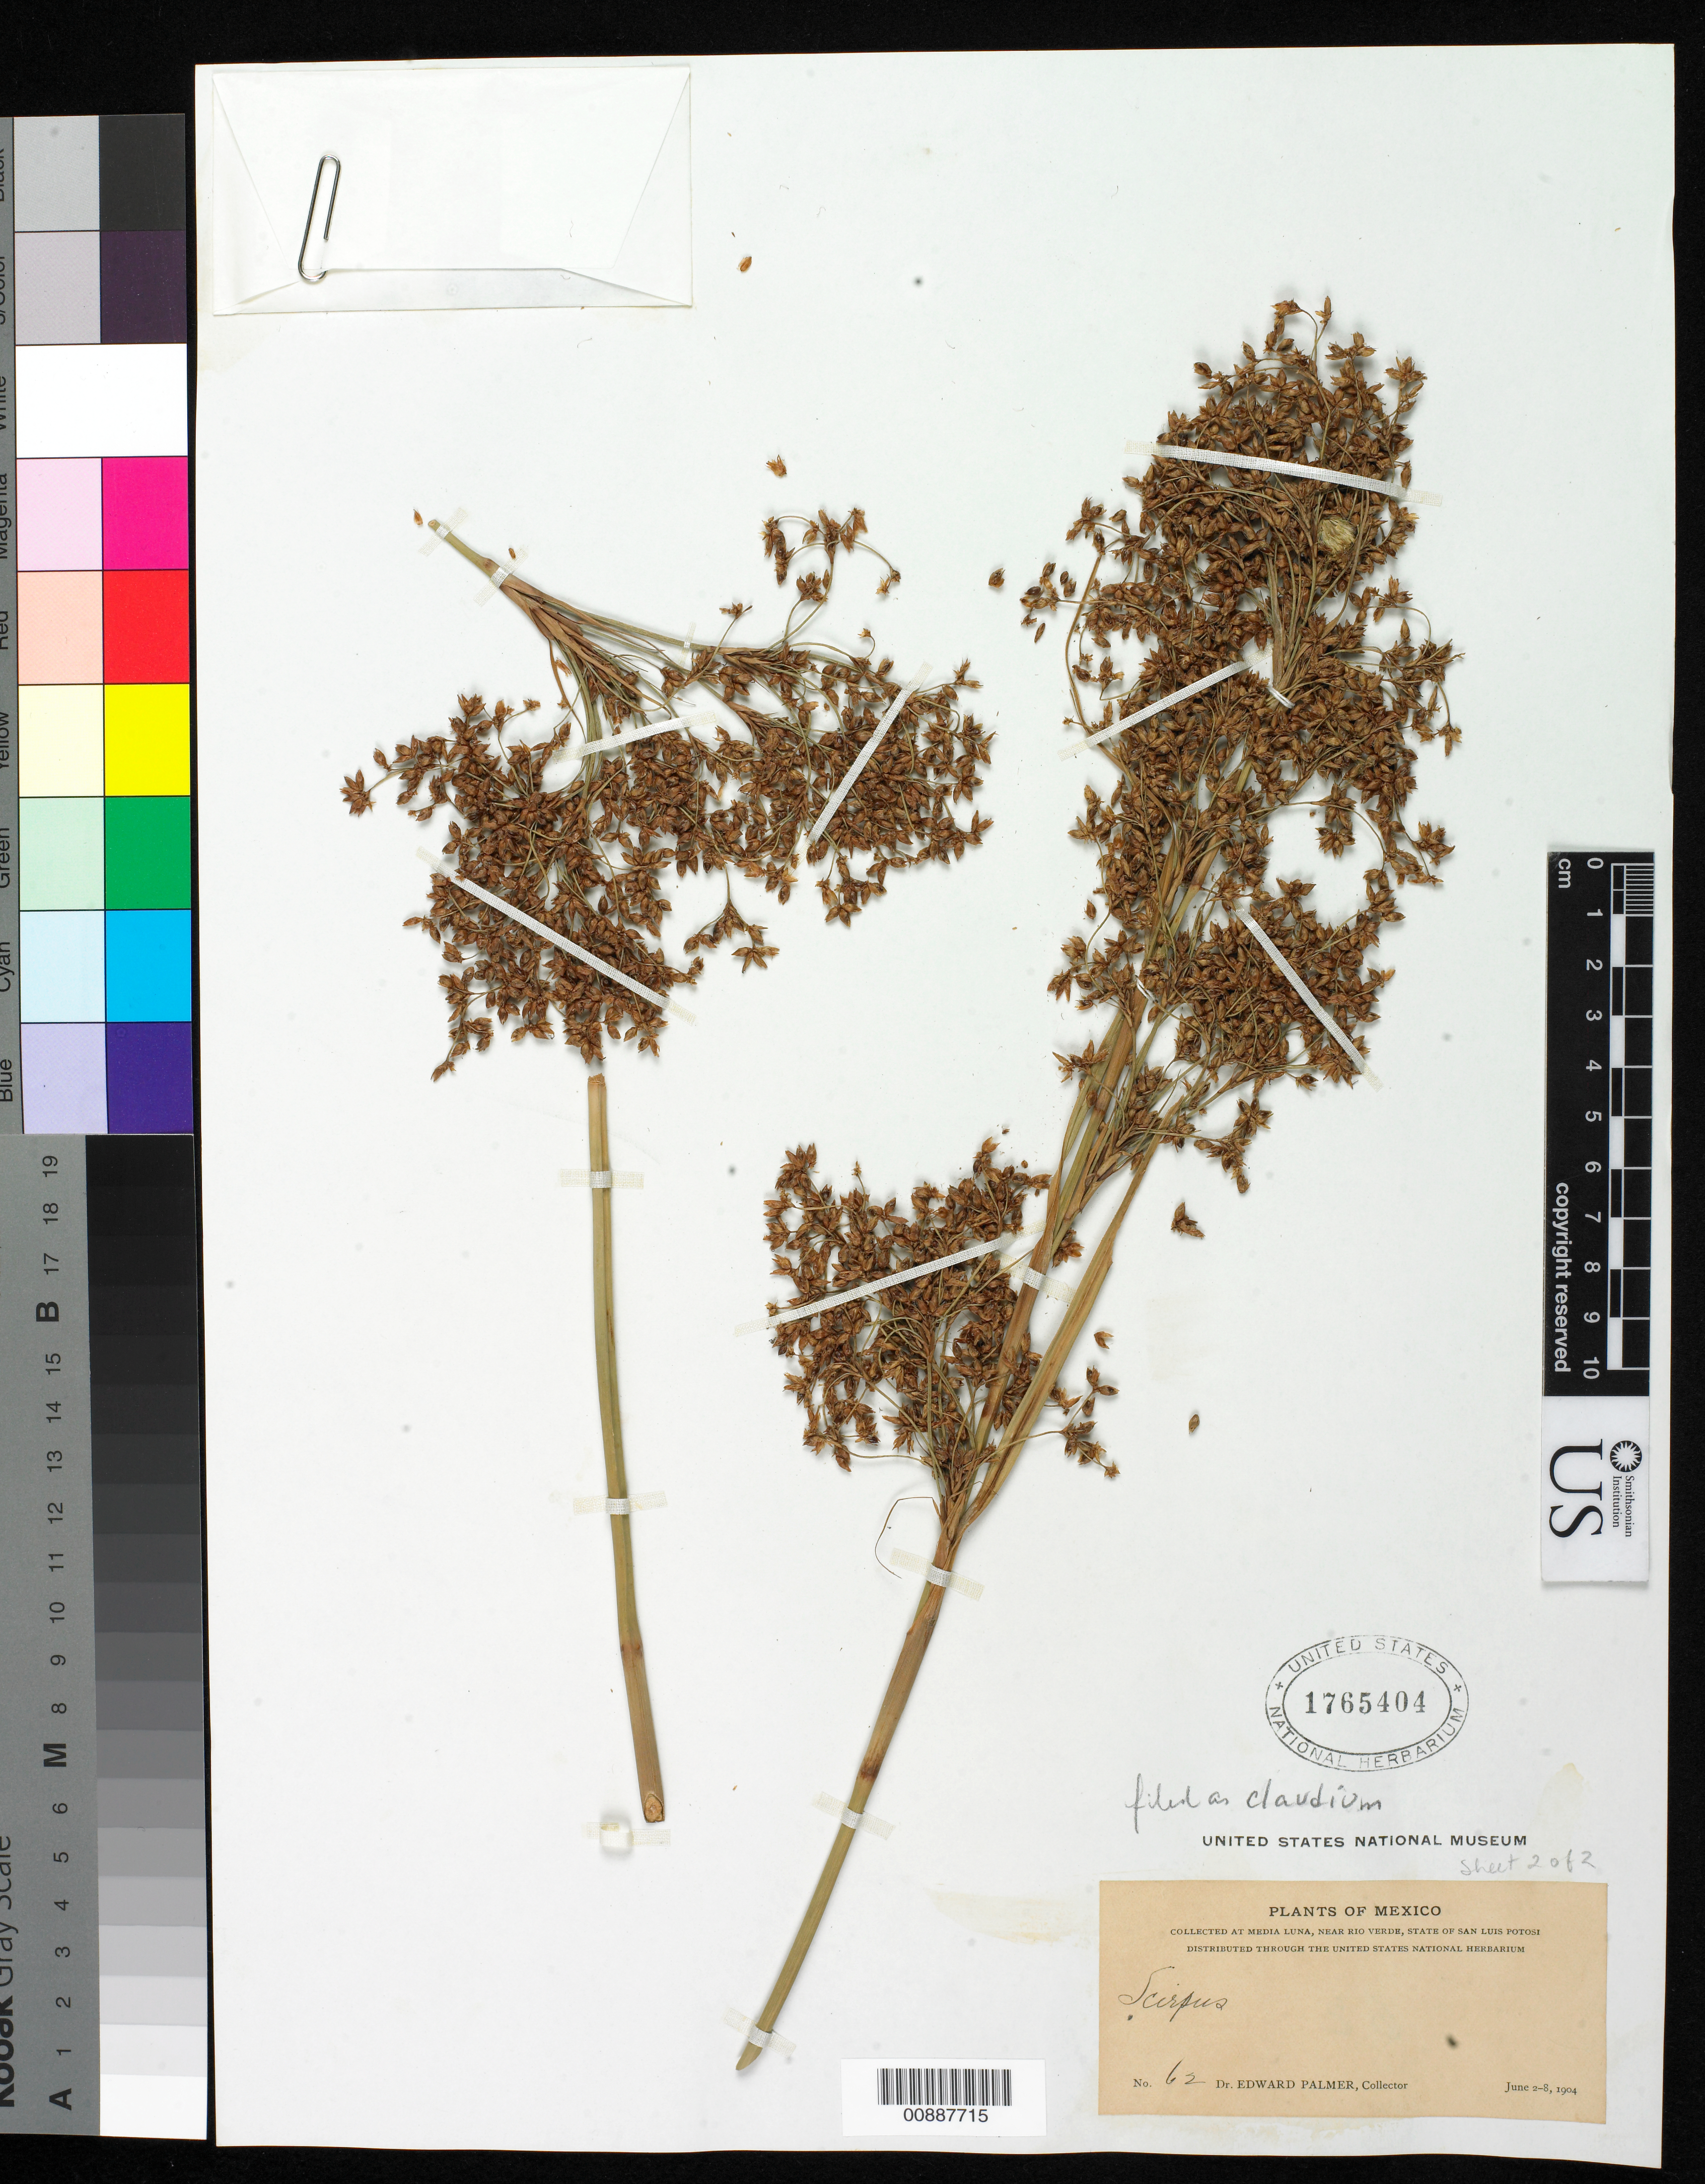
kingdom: Plantae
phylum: Tracheophyta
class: Liliopsida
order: Poales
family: Cyperaceae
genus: Cladium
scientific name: Cladium jamaicense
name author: Crantz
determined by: Strong, Mark T., (BOT), Smithsonian Institution - National Museum of Natural History (UNITED STATES)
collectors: E. Palmer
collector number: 62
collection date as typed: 02 Jun 1904 to 08 Jun 1904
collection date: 1904-06-02/1904-06-08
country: Mexico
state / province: San Luis Potosí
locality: Media Luna, near Río Verde, San Luis Potosí.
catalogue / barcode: US 1765404